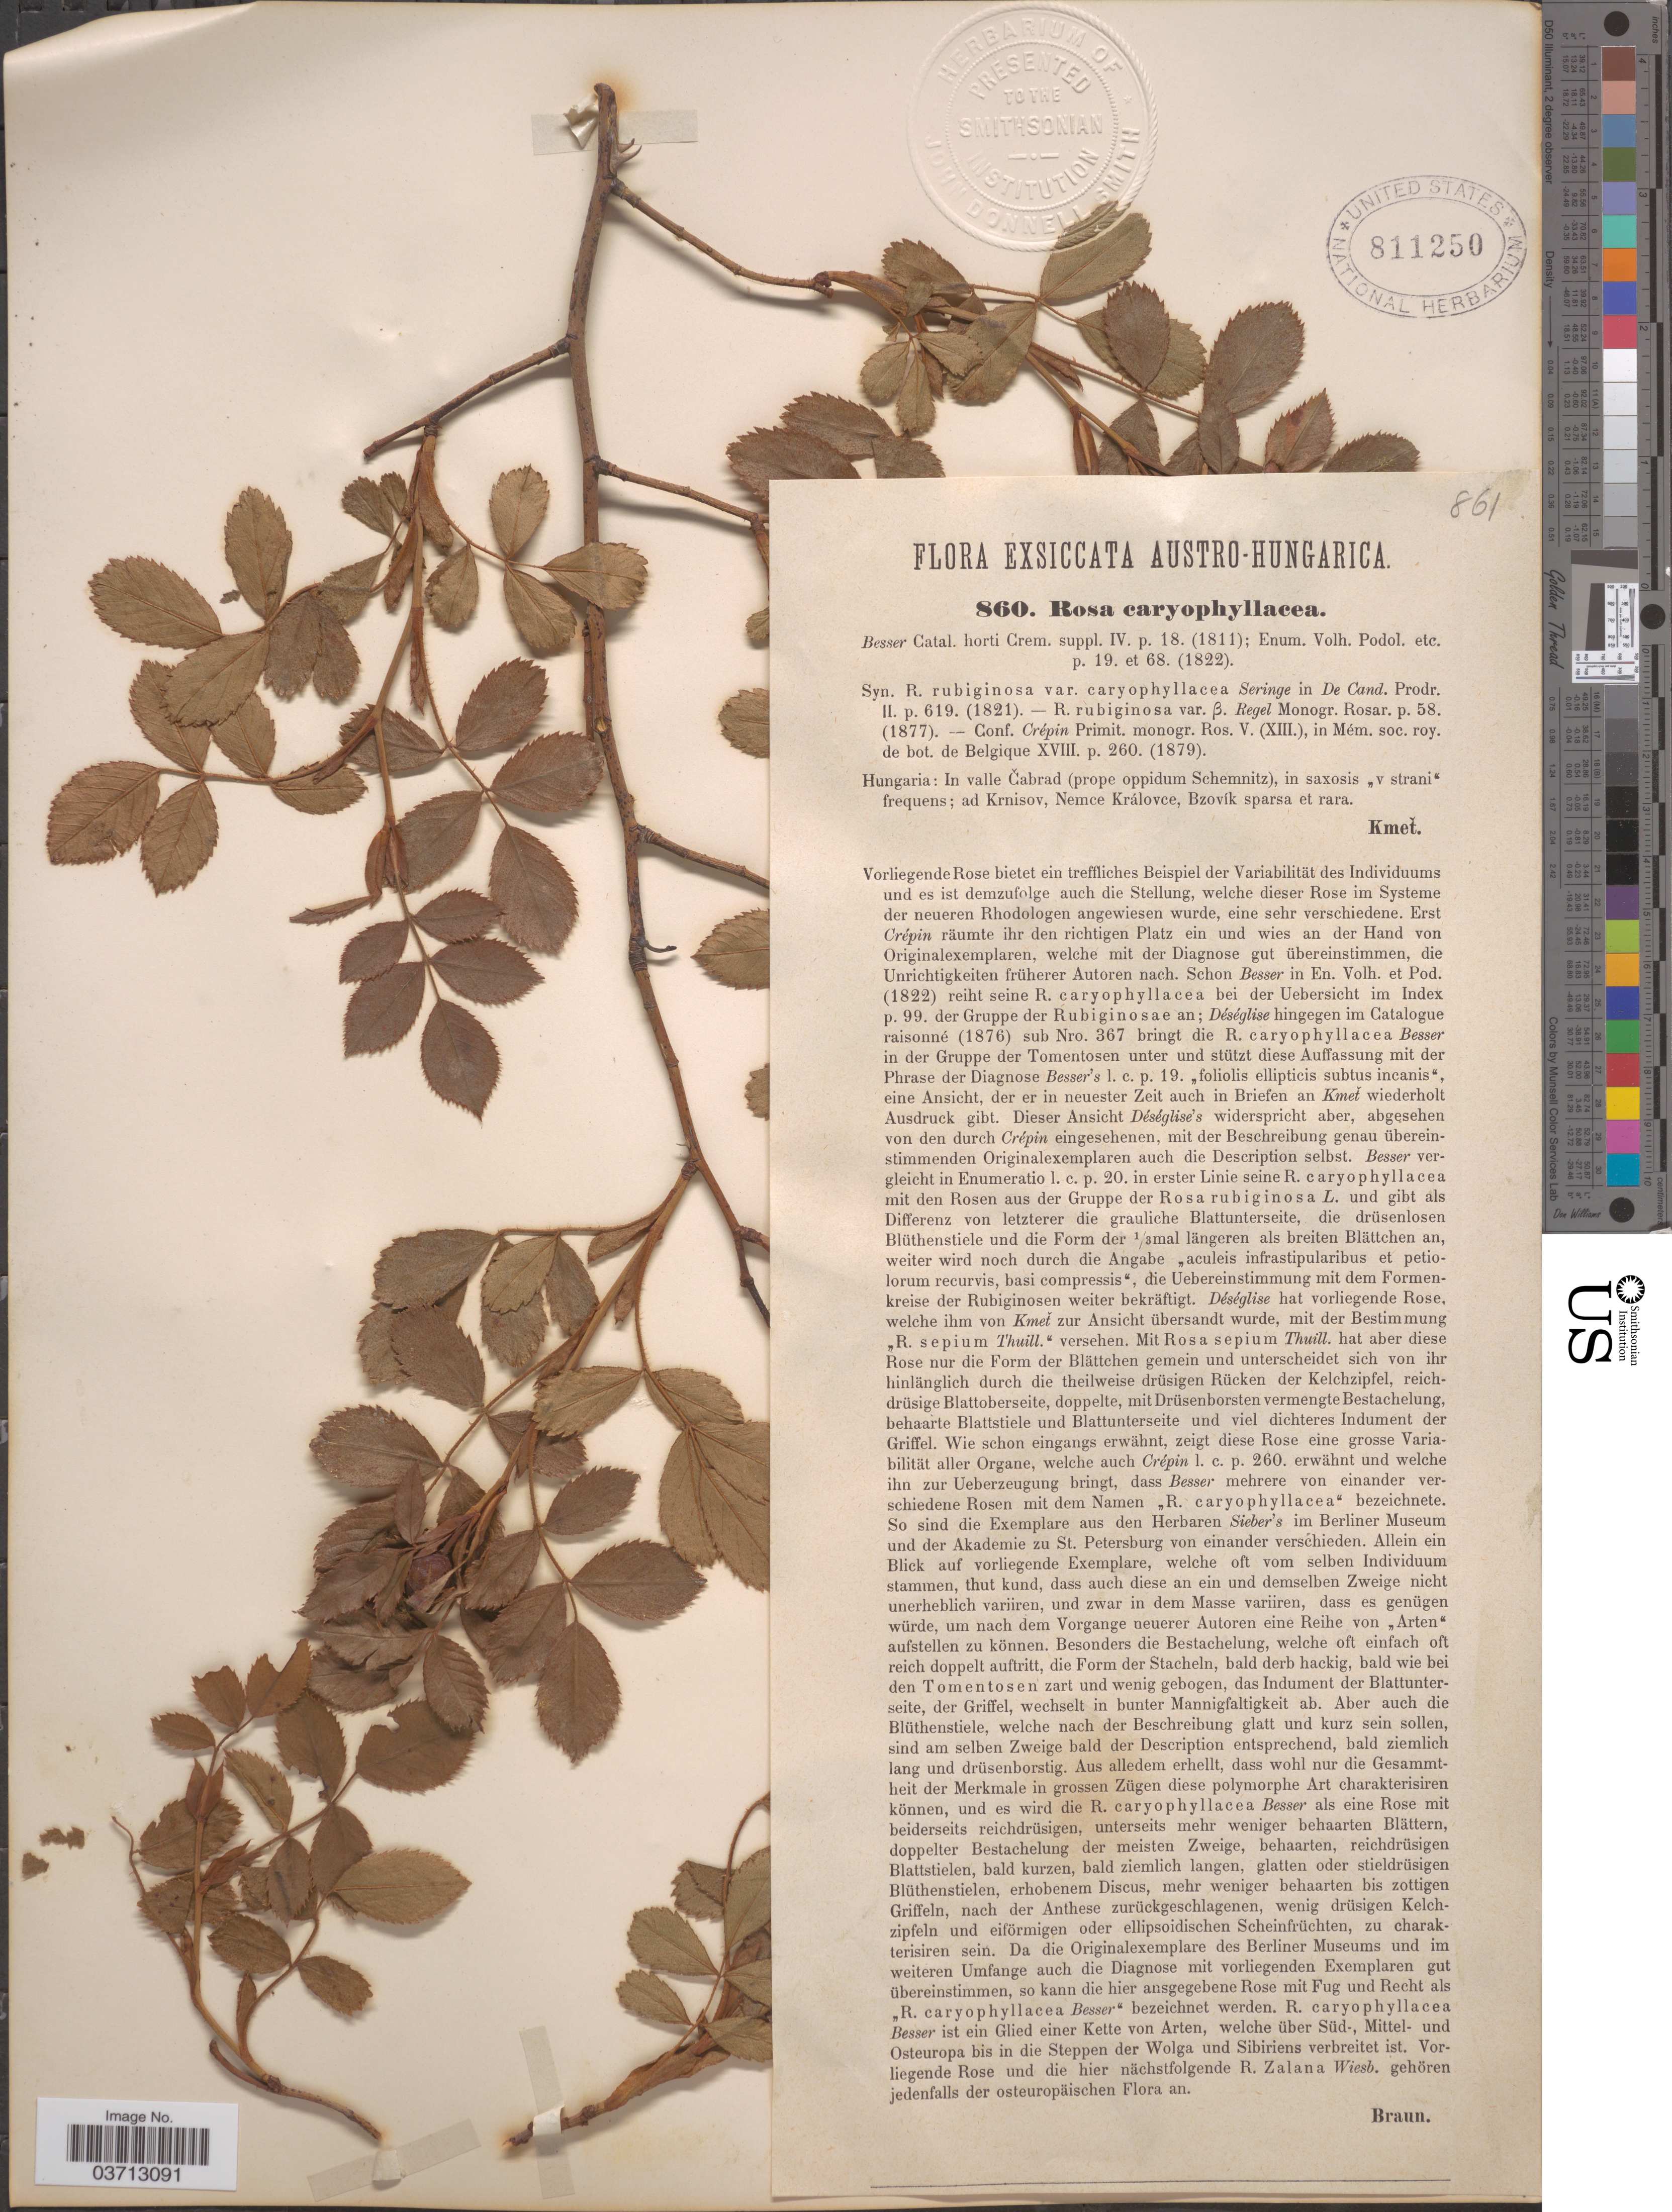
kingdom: Plantae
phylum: Tracheophyta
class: Magnoliopsida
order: Rosales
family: Rosaceae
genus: Rosa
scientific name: Rosa caryophyllacea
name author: Besser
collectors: A. Kmet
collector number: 860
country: Hungary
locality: Austro-Hungarica. In valle Čabrad (prope oppidum Schemnitz), in saxosis "v strani" frequens; ad Krnisov, Nemce Královce, Bzovík sparsa et rara.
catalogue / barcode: US 811250